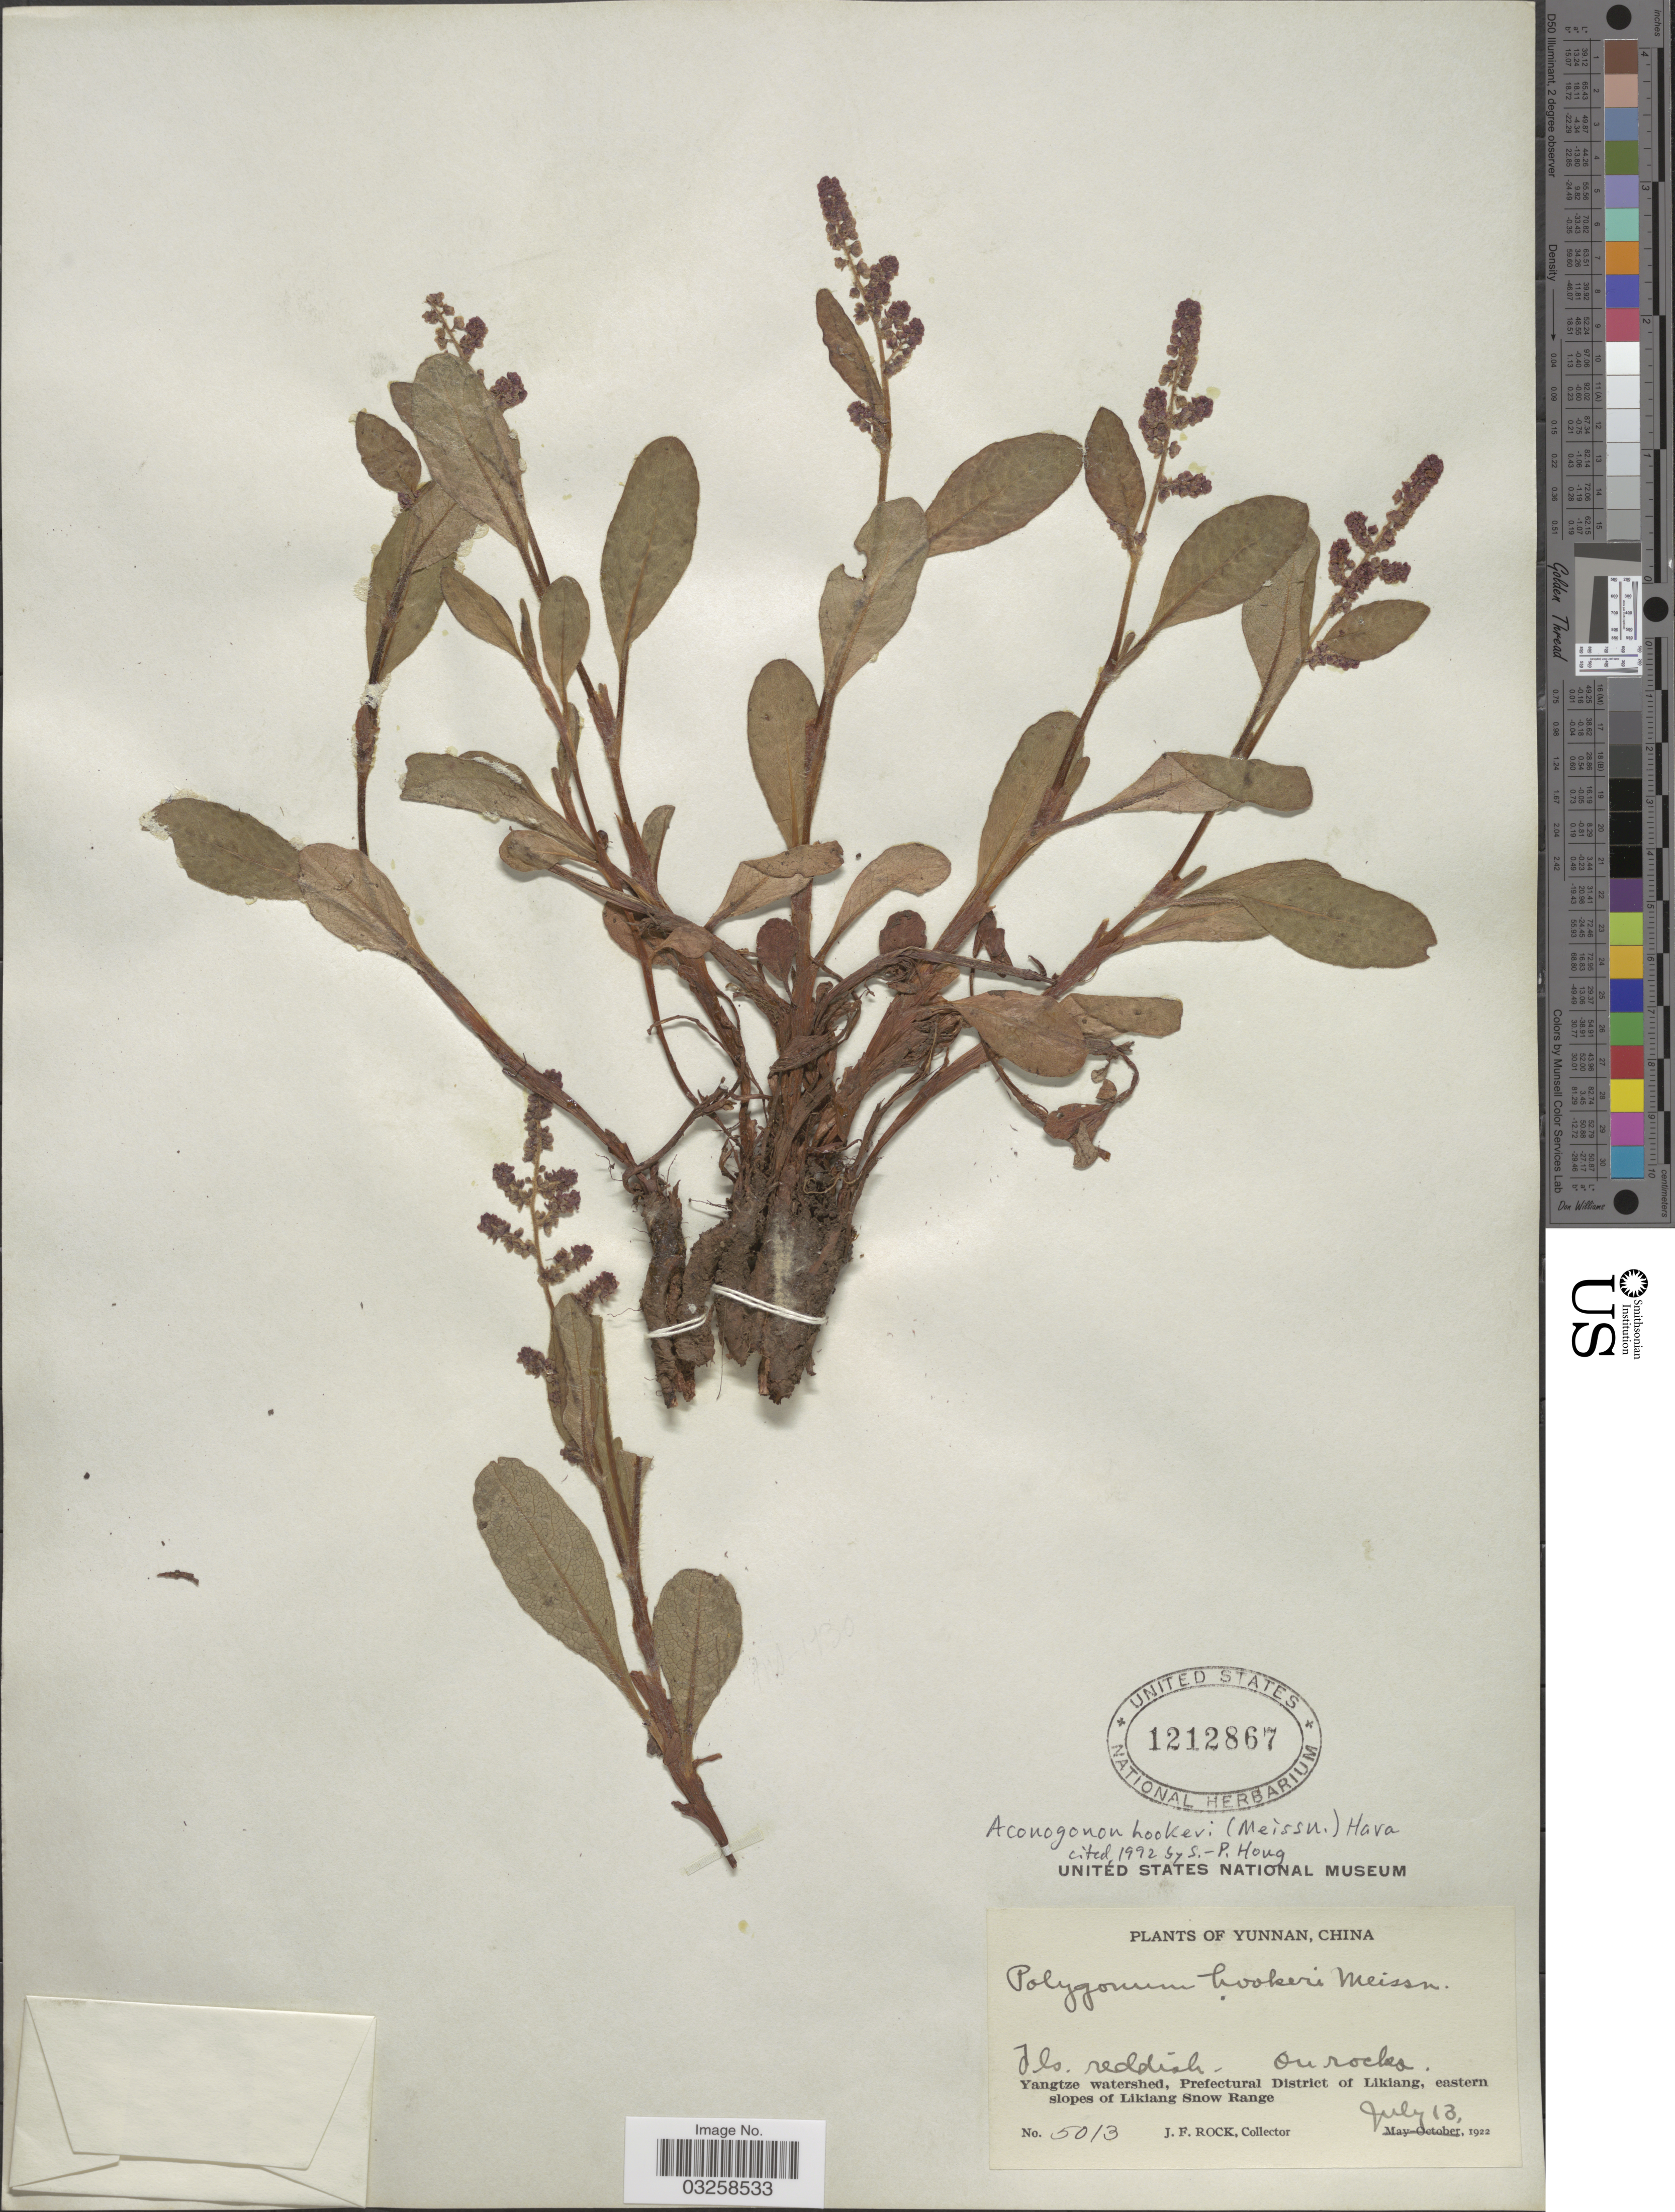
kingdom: Plantae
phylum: Tracheophyta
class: Magnoliopsida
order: Caryophyllales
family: Polygonaceae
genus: Koenigia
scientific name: Koenigia hookeri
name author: (Meisn.) T.M. Schust. & Reveal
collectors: J. Rock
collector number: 5013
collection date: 1922-07-13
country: China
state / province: Yunnan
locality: Yangtze watershed, Prefectural District of Likiang, eastern slopes of Likiang Snow Range.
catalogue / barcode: US 1212867